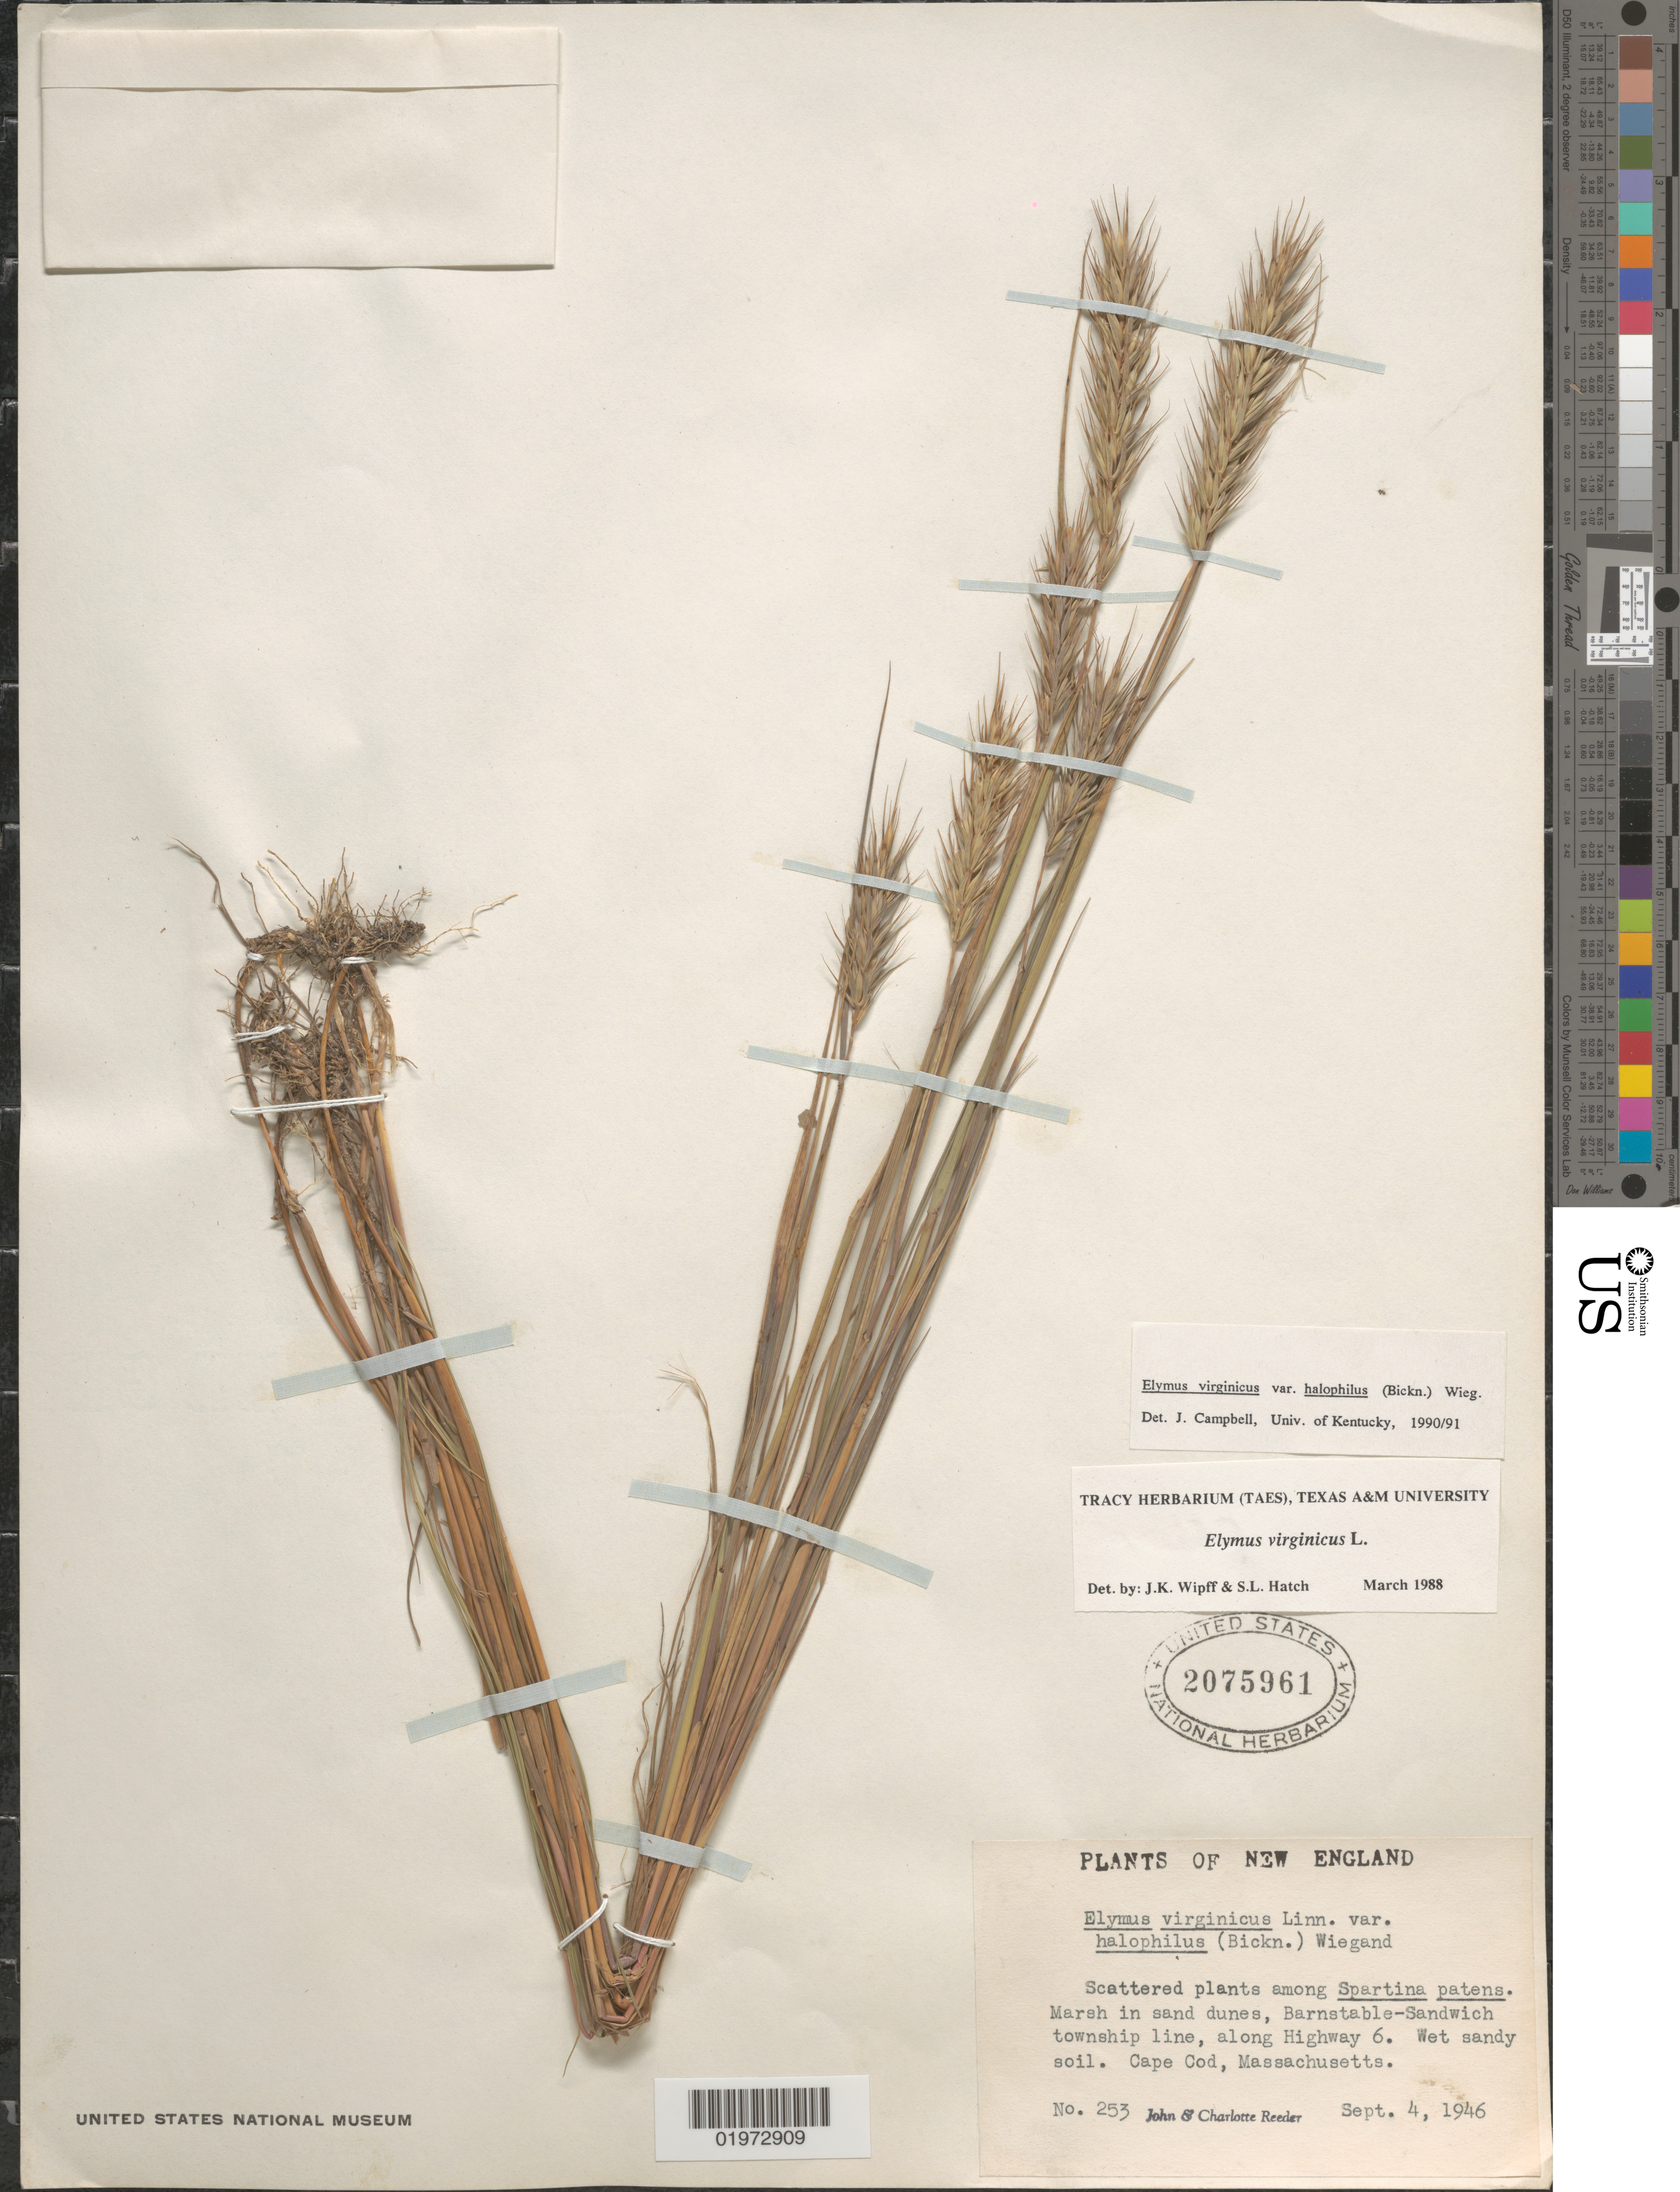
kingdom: Plantae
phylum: Tracheophyta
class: Liliopsida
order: Poales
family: Poaceae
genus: Elymus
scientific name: Elymus virginicus var. halophilus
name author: L.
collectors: J. R. Reeder & C. G. Reeder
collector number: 253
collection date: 1946-09-04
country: United States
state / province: Massachusetts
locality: New England. Barnstable-Sandwich township line, along Highway 6. Cape Cod.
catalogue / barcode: US 2075961